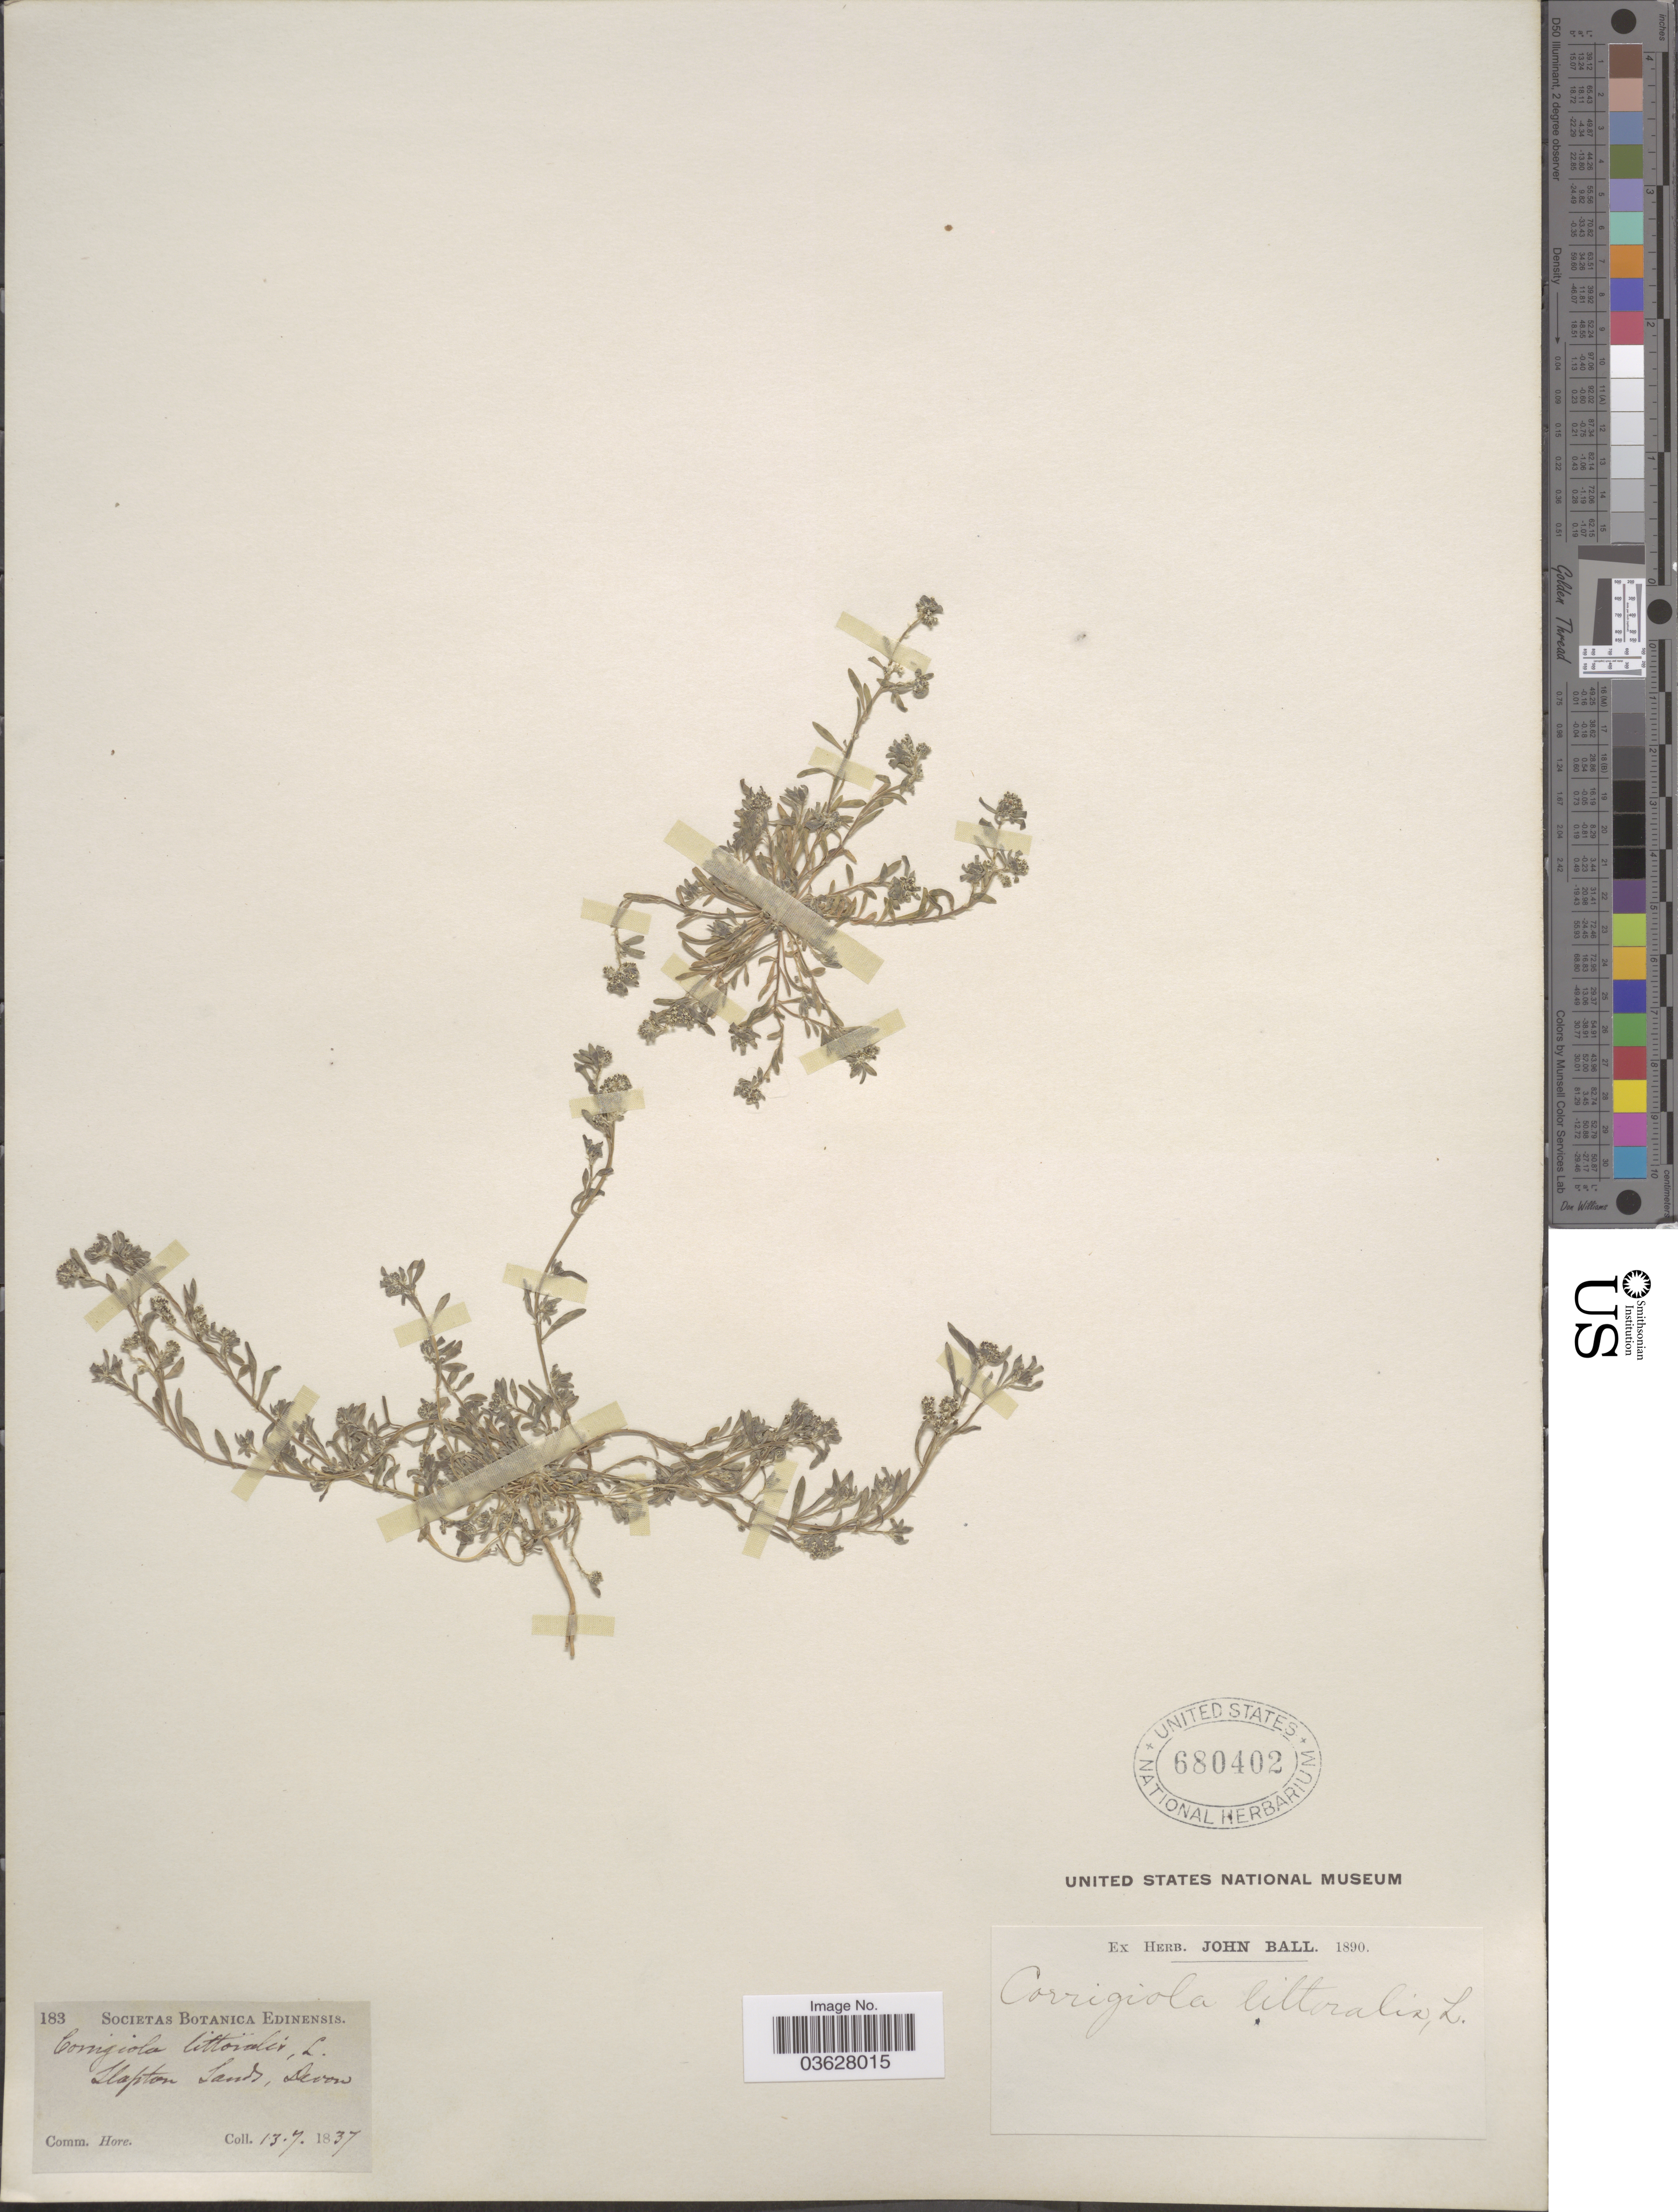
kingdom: Plantae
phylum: Tracheophyta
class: Magnoliopsida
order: Caryophyllales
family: Caryophyllaceae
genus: Corrigiola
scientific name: Corrigiola litoralis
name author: L.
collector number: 183?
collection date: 1837-07-13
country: United Kingdom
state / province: England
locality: Slapton Sands, Devon.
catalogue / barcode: US 680402